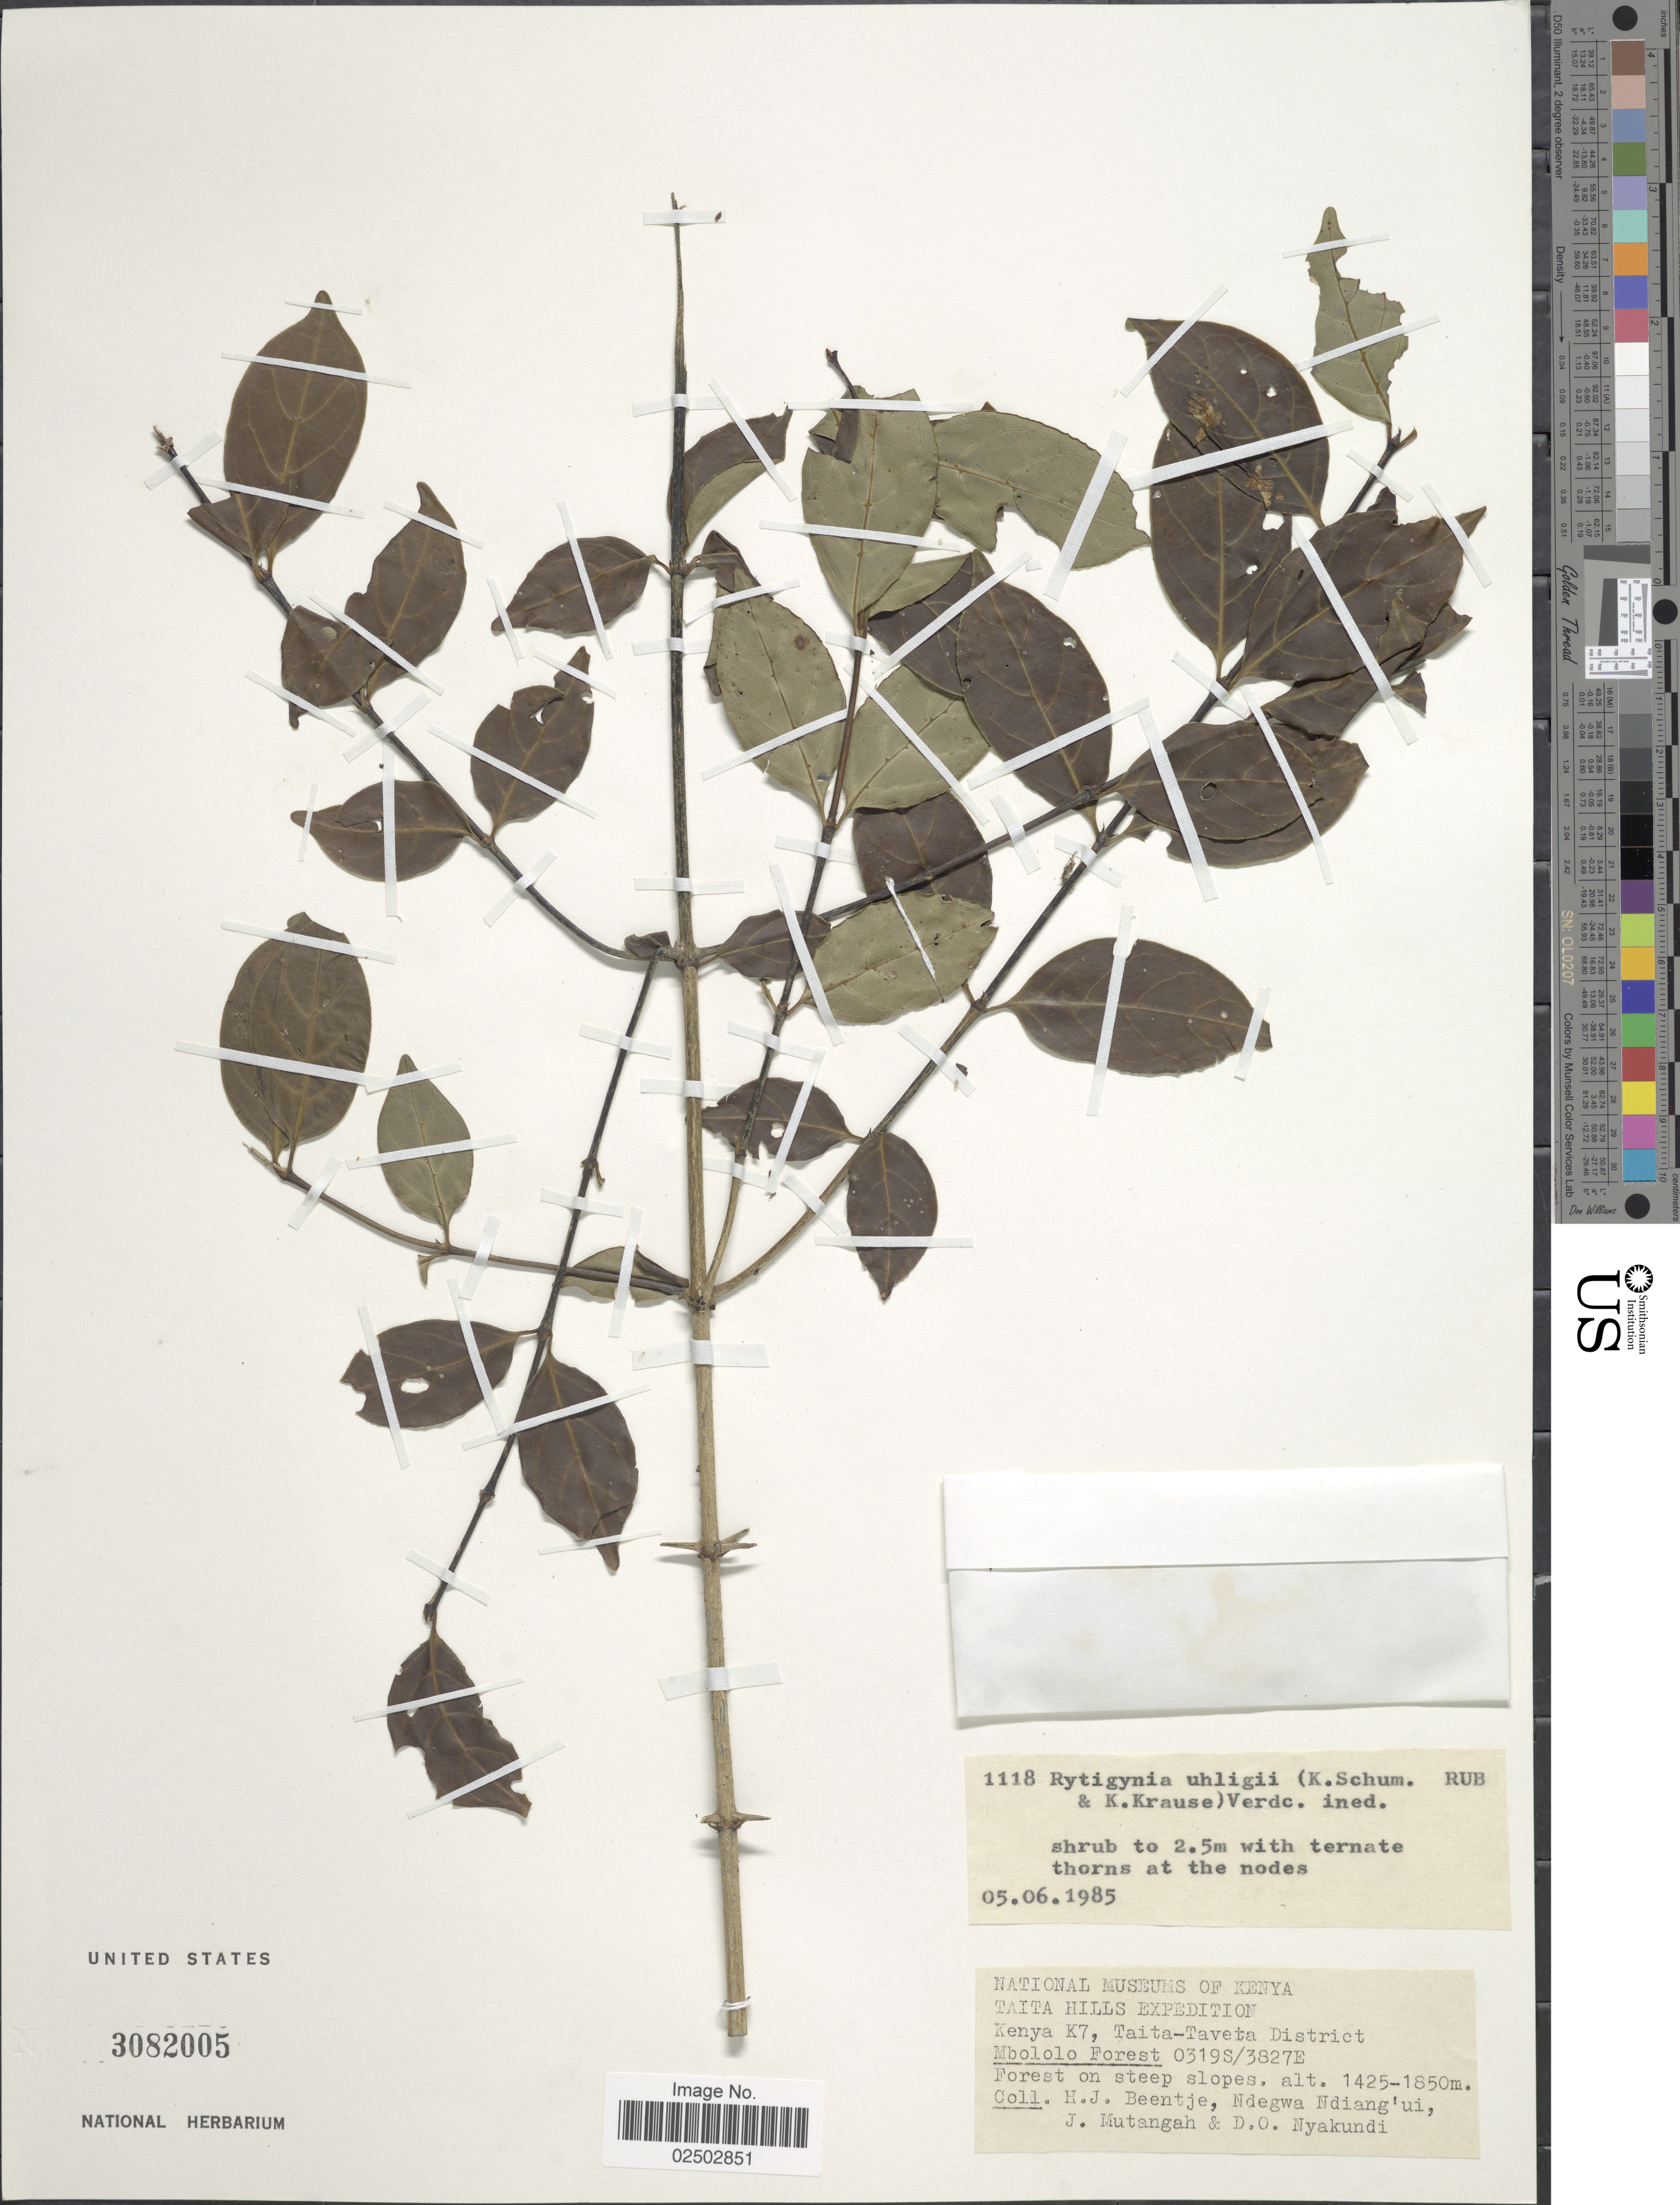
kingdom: Plantae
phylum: Tracheophyta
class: Magnoliopsida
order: Gentianales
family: Rubiaceae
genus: Rytigynia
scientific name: Rytigynia uhligii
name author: (K. Schum. & K. Krause) Verdc.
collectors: H. J. Beentje, Ndegwa Ndiang'ui, J. Mutangah & D. Nyakundi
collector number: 1118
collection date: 1985-06-05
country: Kenya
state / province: Taita Taveta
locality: Taita Hills, Kenya, K7, Taita-Taveta District, Mbololo Forest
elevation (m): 1425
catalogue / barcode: US 3082005